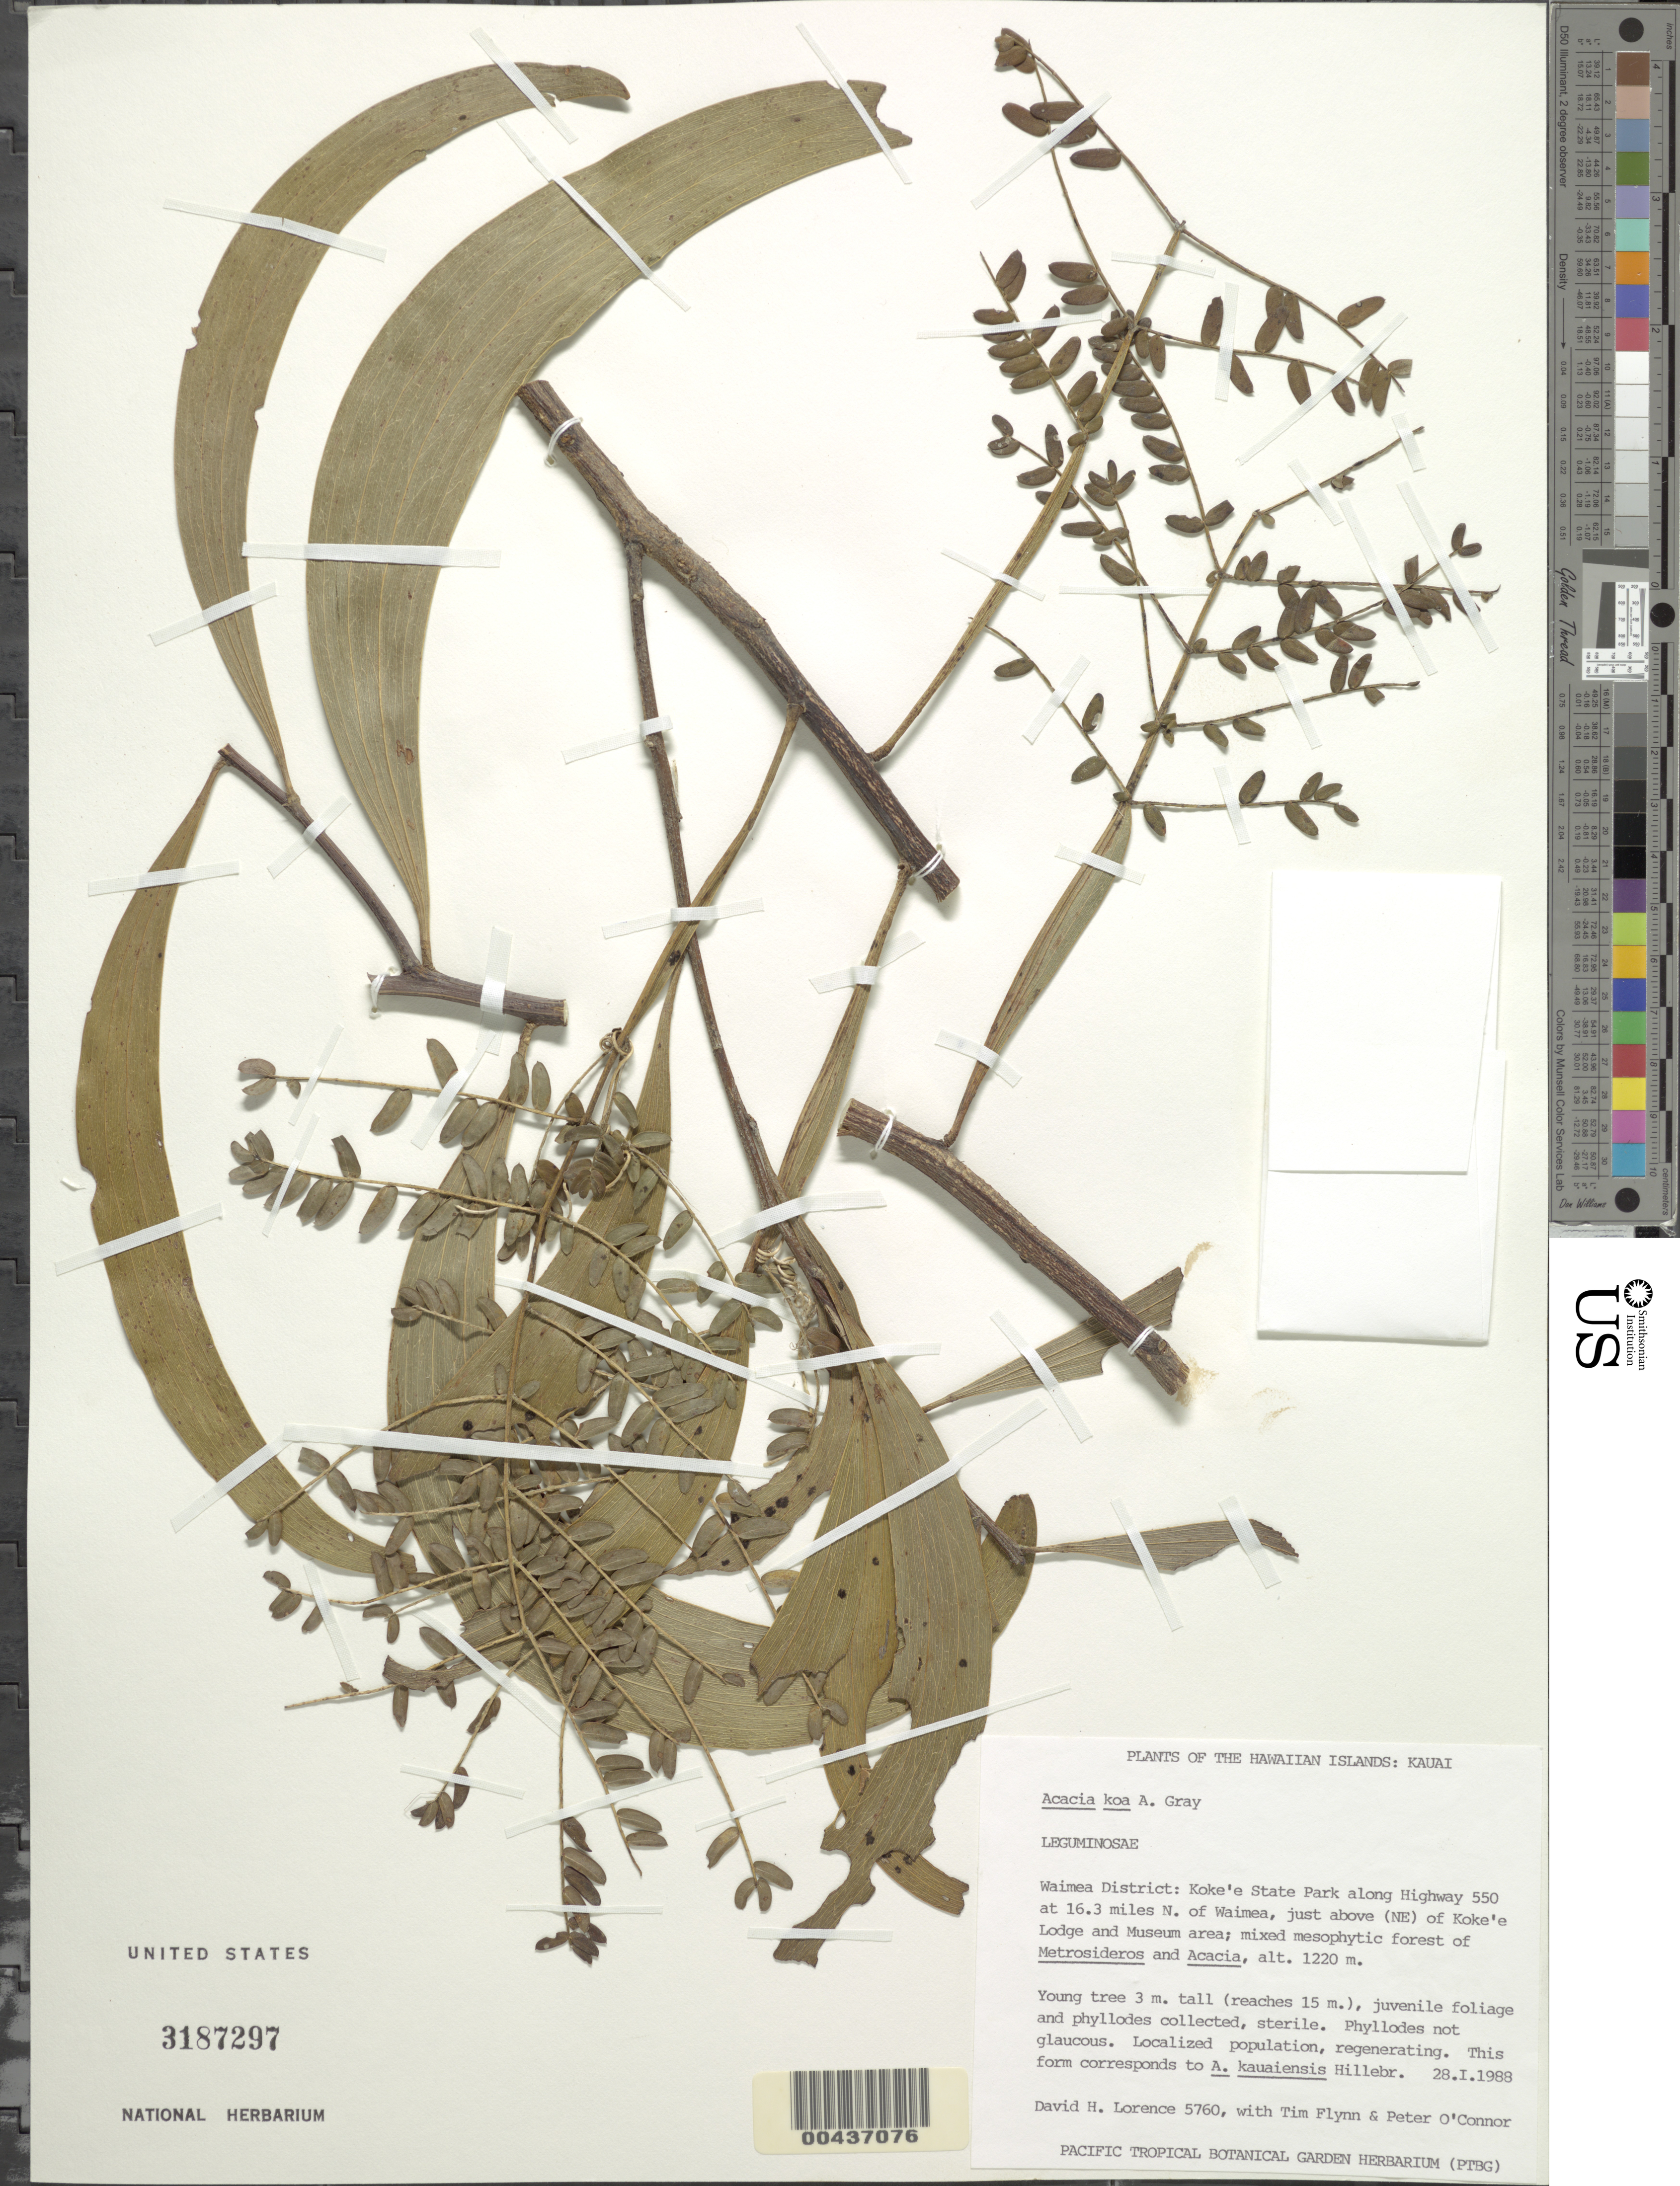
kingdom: Plantae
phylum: Tracheophyta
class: Magnoliopsida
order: Fabales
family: Fabaceae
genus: Acacia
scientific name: Acacia koa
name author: A. Gray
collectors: D. Lorence, T. W. Flynn & P. O'Connor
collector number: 5760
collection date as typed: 28 Jan 1988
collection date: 1988-01-28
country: United States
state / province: Hawaii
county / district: Kauai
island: Kaua'i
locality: Kauai, Waimea District, Koke'e State Park along Hwy 550 at 16.3 miles N of Waimea, just above (NE of) Koke'e Lodge ...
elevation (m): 1220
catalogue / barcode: US 3187297